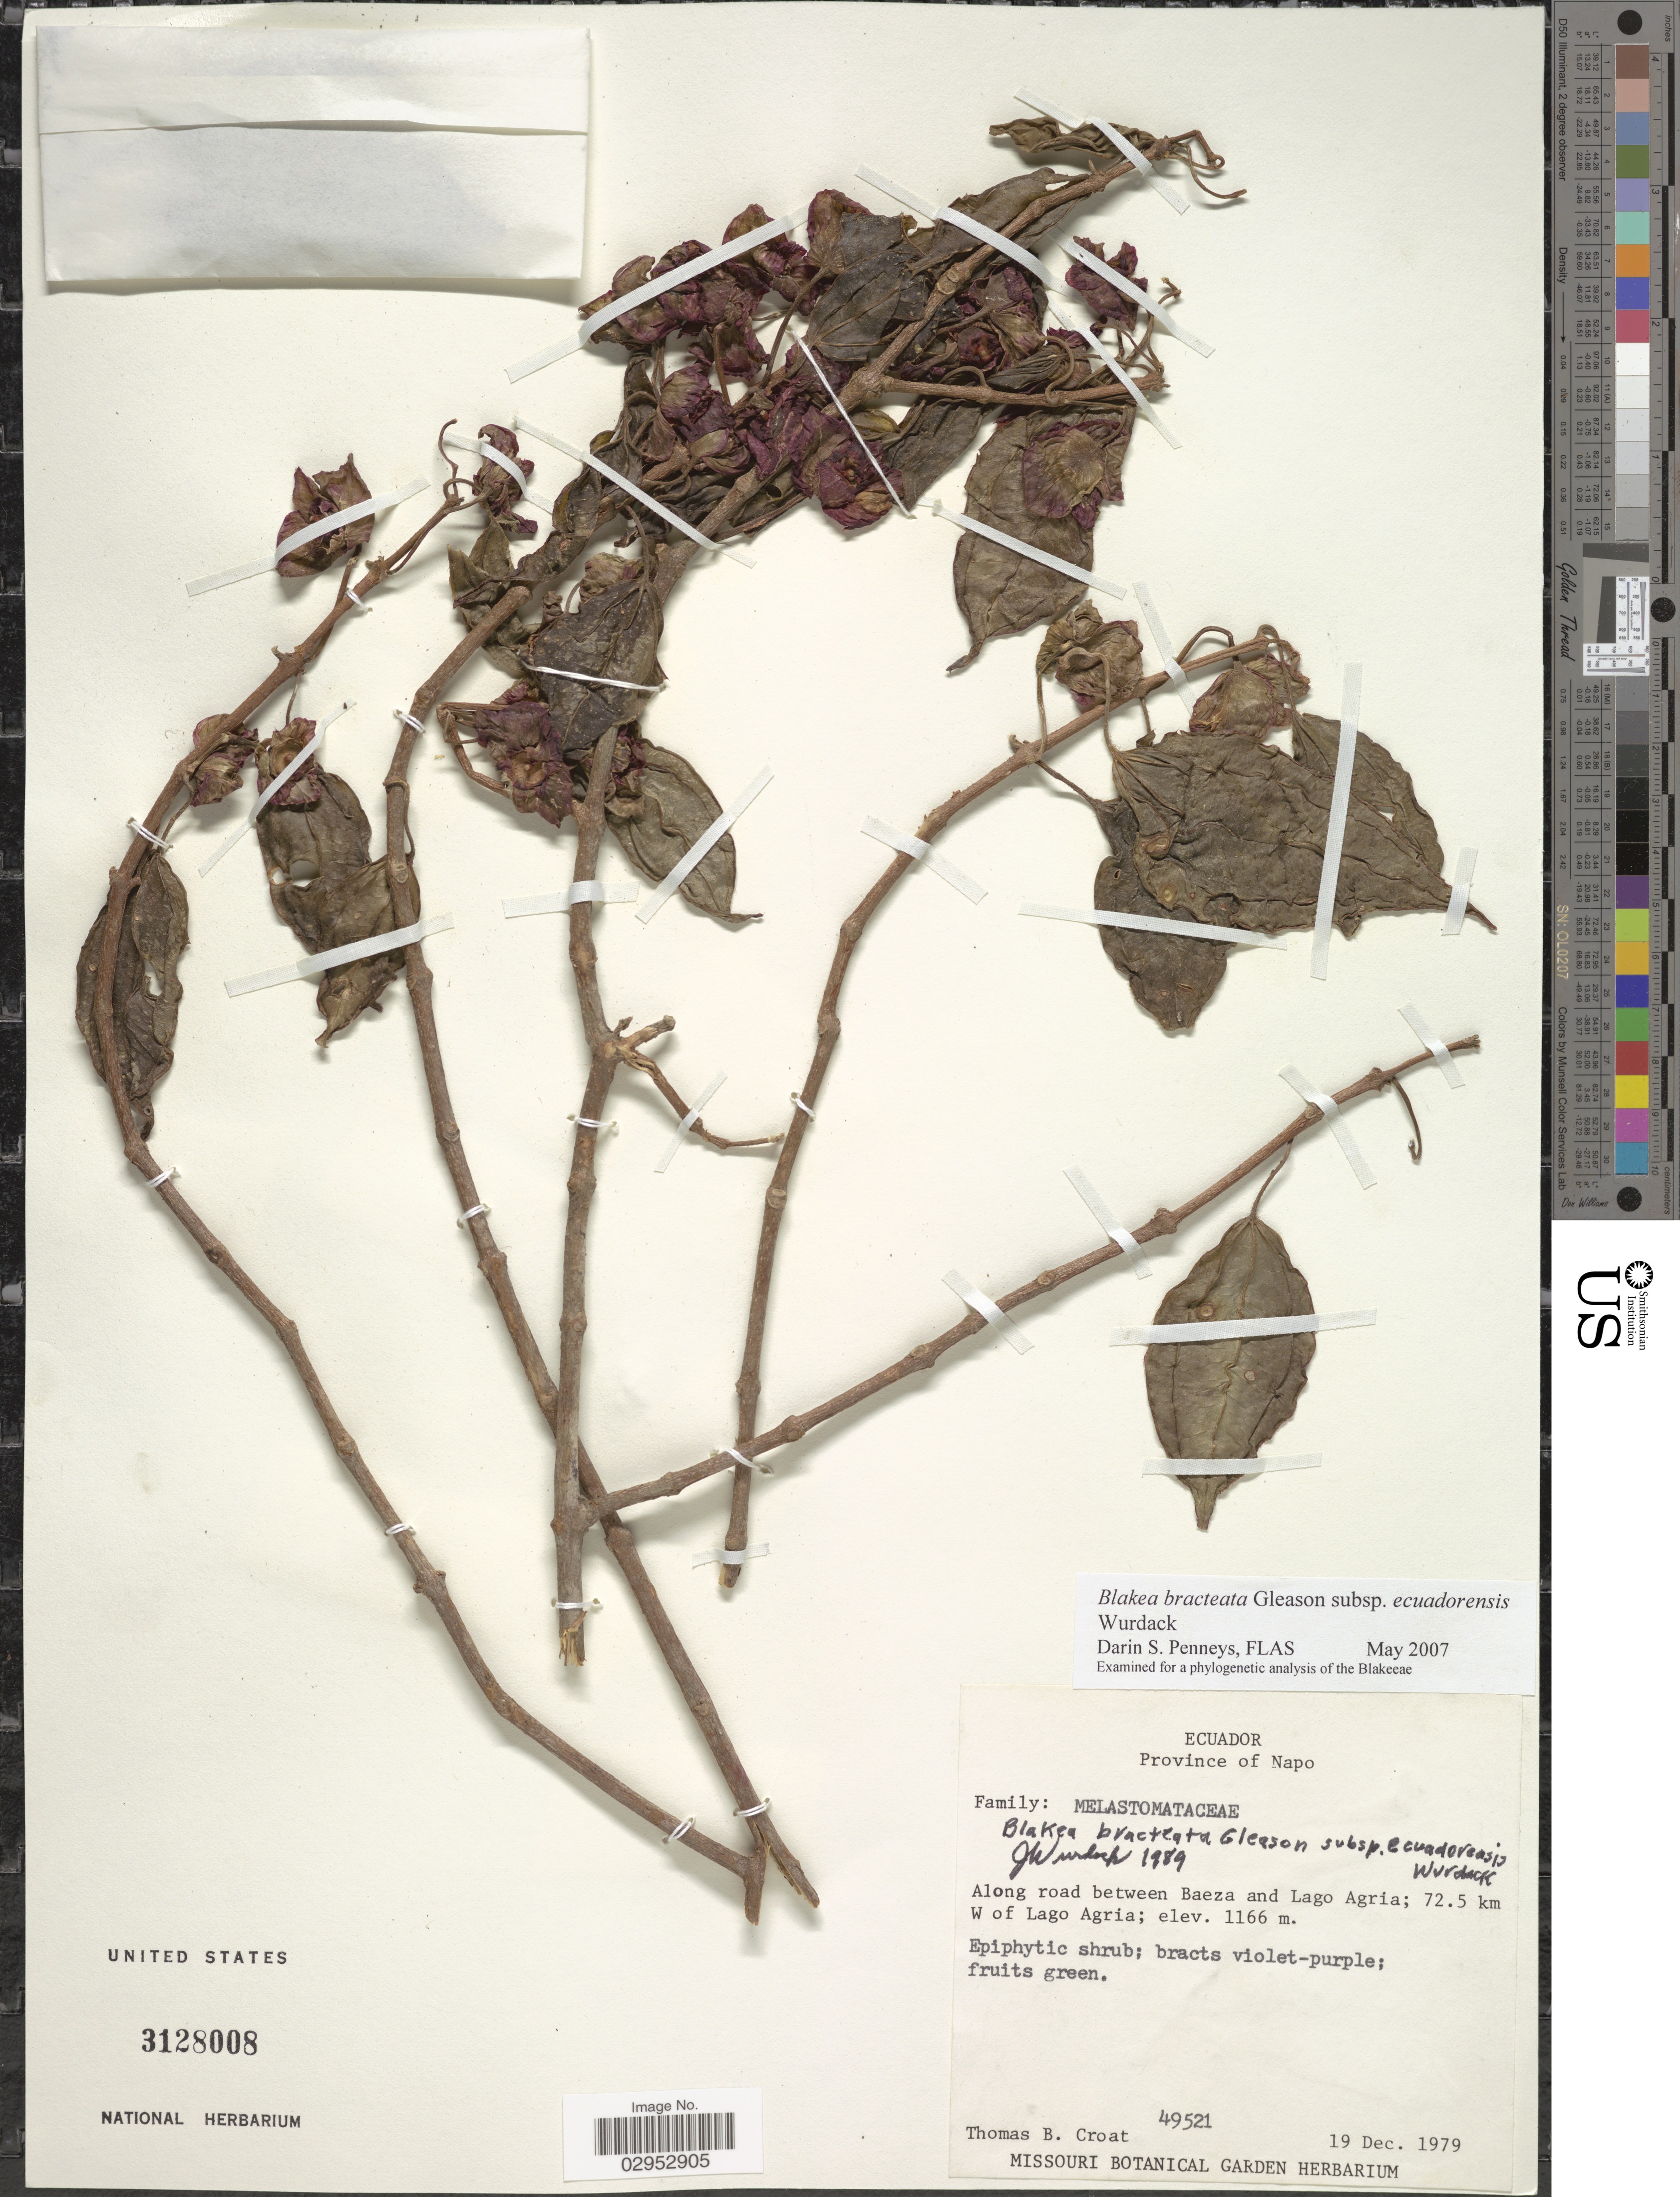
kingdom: Plantae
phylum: Tracheophyta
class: Magnoliopsida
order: Myrtales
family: Melastomataceae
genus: Blakea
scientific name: Blakea bracteata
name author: Gleason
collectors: T. B. Croat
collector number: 49521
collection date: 1979-12-19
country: Ecuador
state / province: Napo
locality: Along road between Baeza and Lago Agria; 72.5 km W of Lago Agria.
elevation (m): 1166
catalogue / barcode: US 3128008